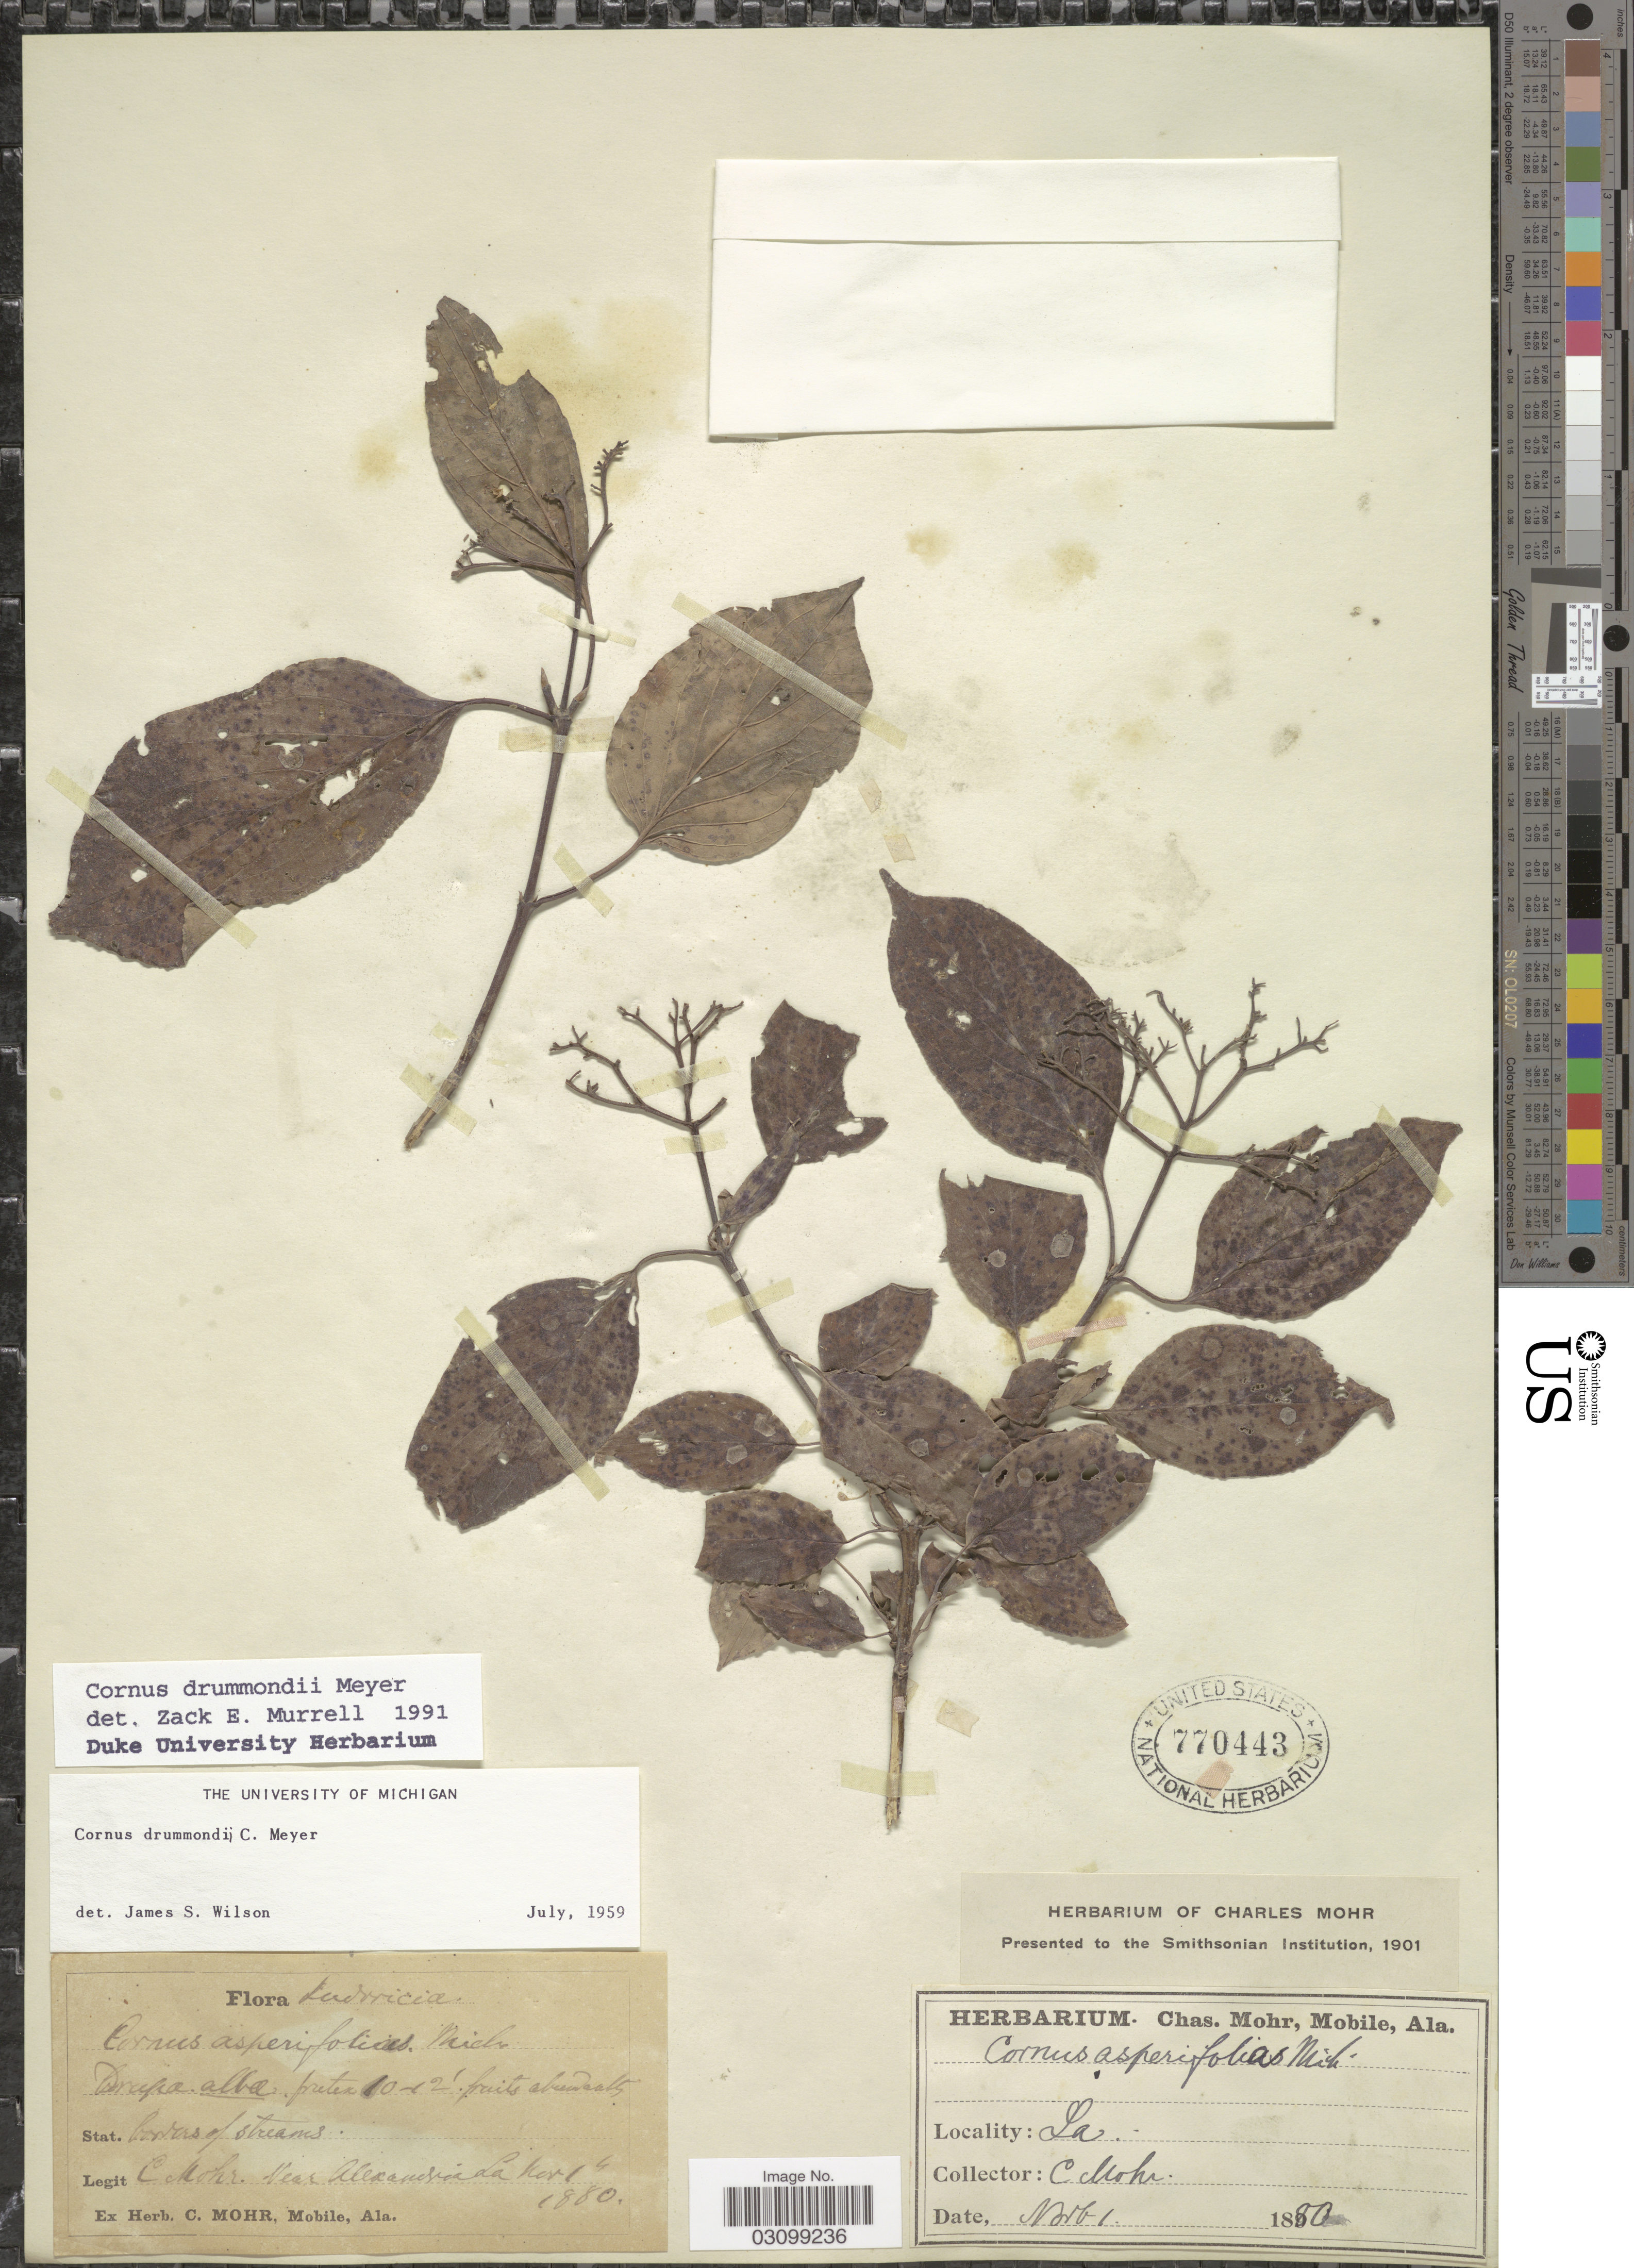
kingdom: Plantae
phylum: Tracheophyta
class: Magnoliopsida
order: Cornales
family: Cornaceae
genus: Cornus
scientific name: Cornus drummondii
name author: C.A. Mey.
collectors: Mohr, C. T. (herbarium)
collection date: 1880-11-01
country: United States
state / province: Louisiana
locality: Near Alexandria.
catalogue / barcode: US 770443